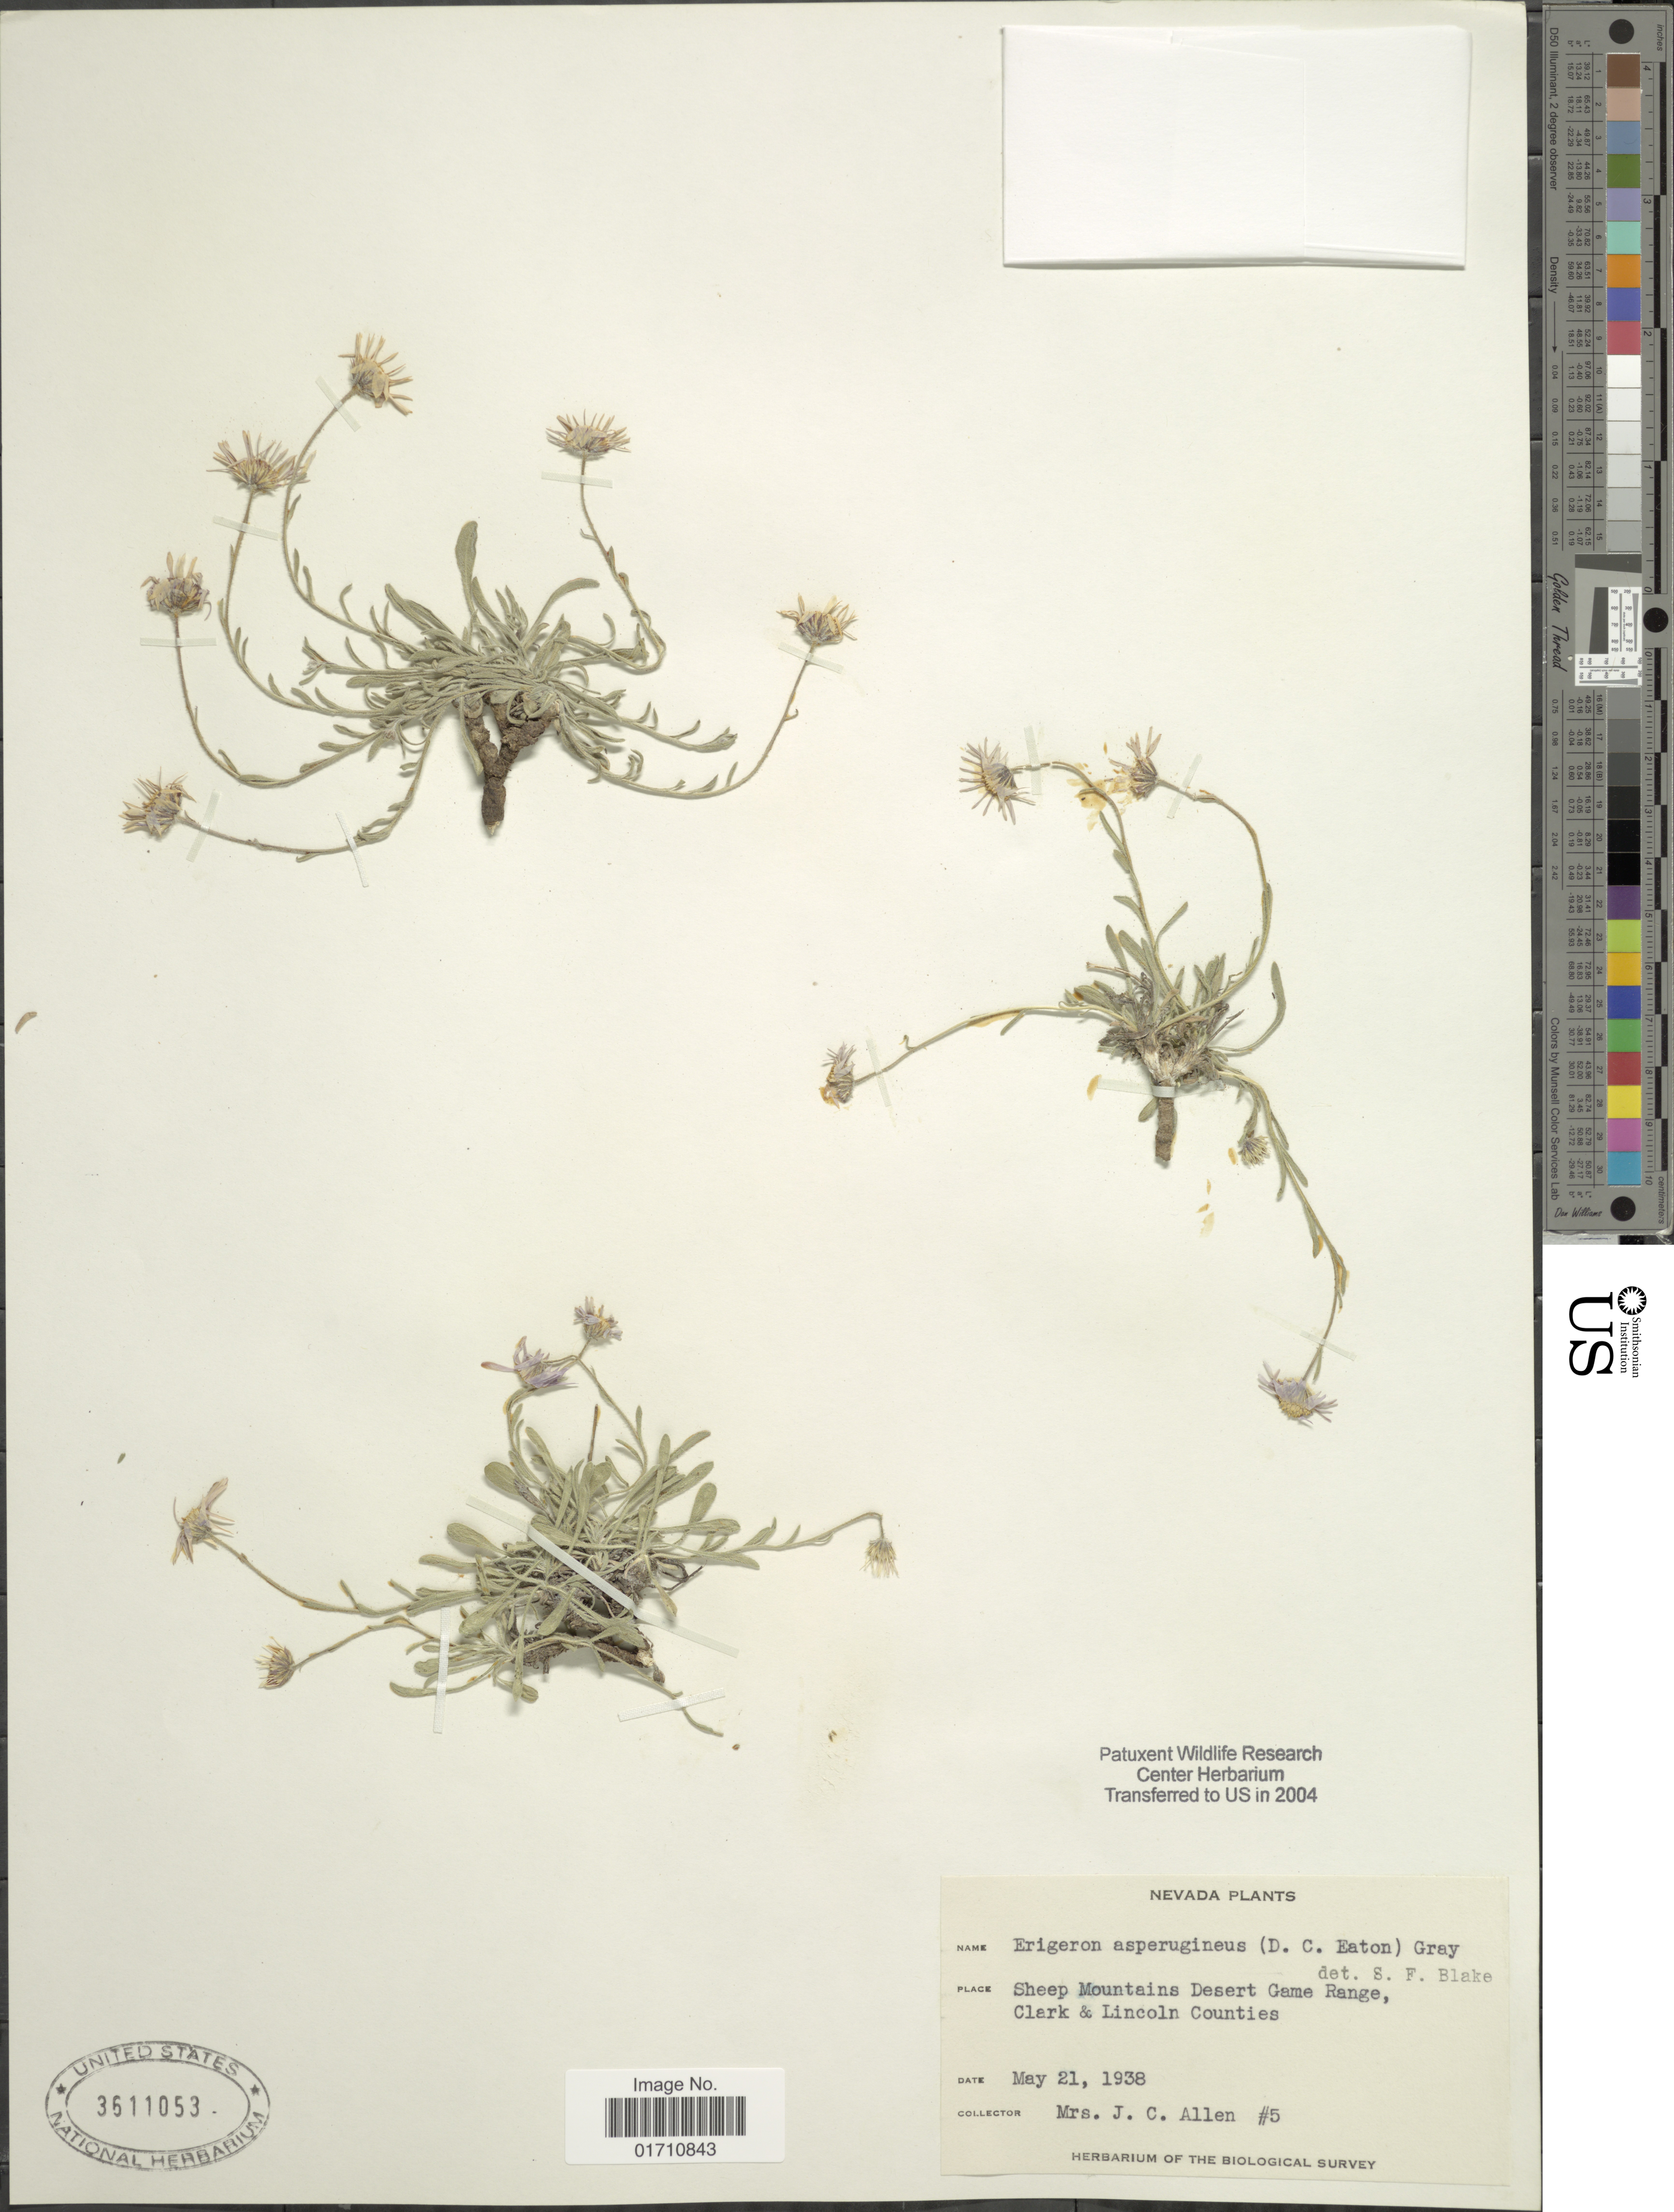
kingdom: Plantae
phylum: Tracheophyta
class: Magnoliopsida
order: Asterales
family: Asteraceae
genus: Erigeron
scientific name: Erigeron asperugineus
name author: (D.C. Eaton) A. Gray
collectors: Mrs. J. C. Allen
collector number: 5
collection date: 1938-05-21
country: United States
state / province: Nevada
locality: Sheep Mountains Desert Game Range, Clark & Lincoln Counties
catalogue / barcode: US 3611053